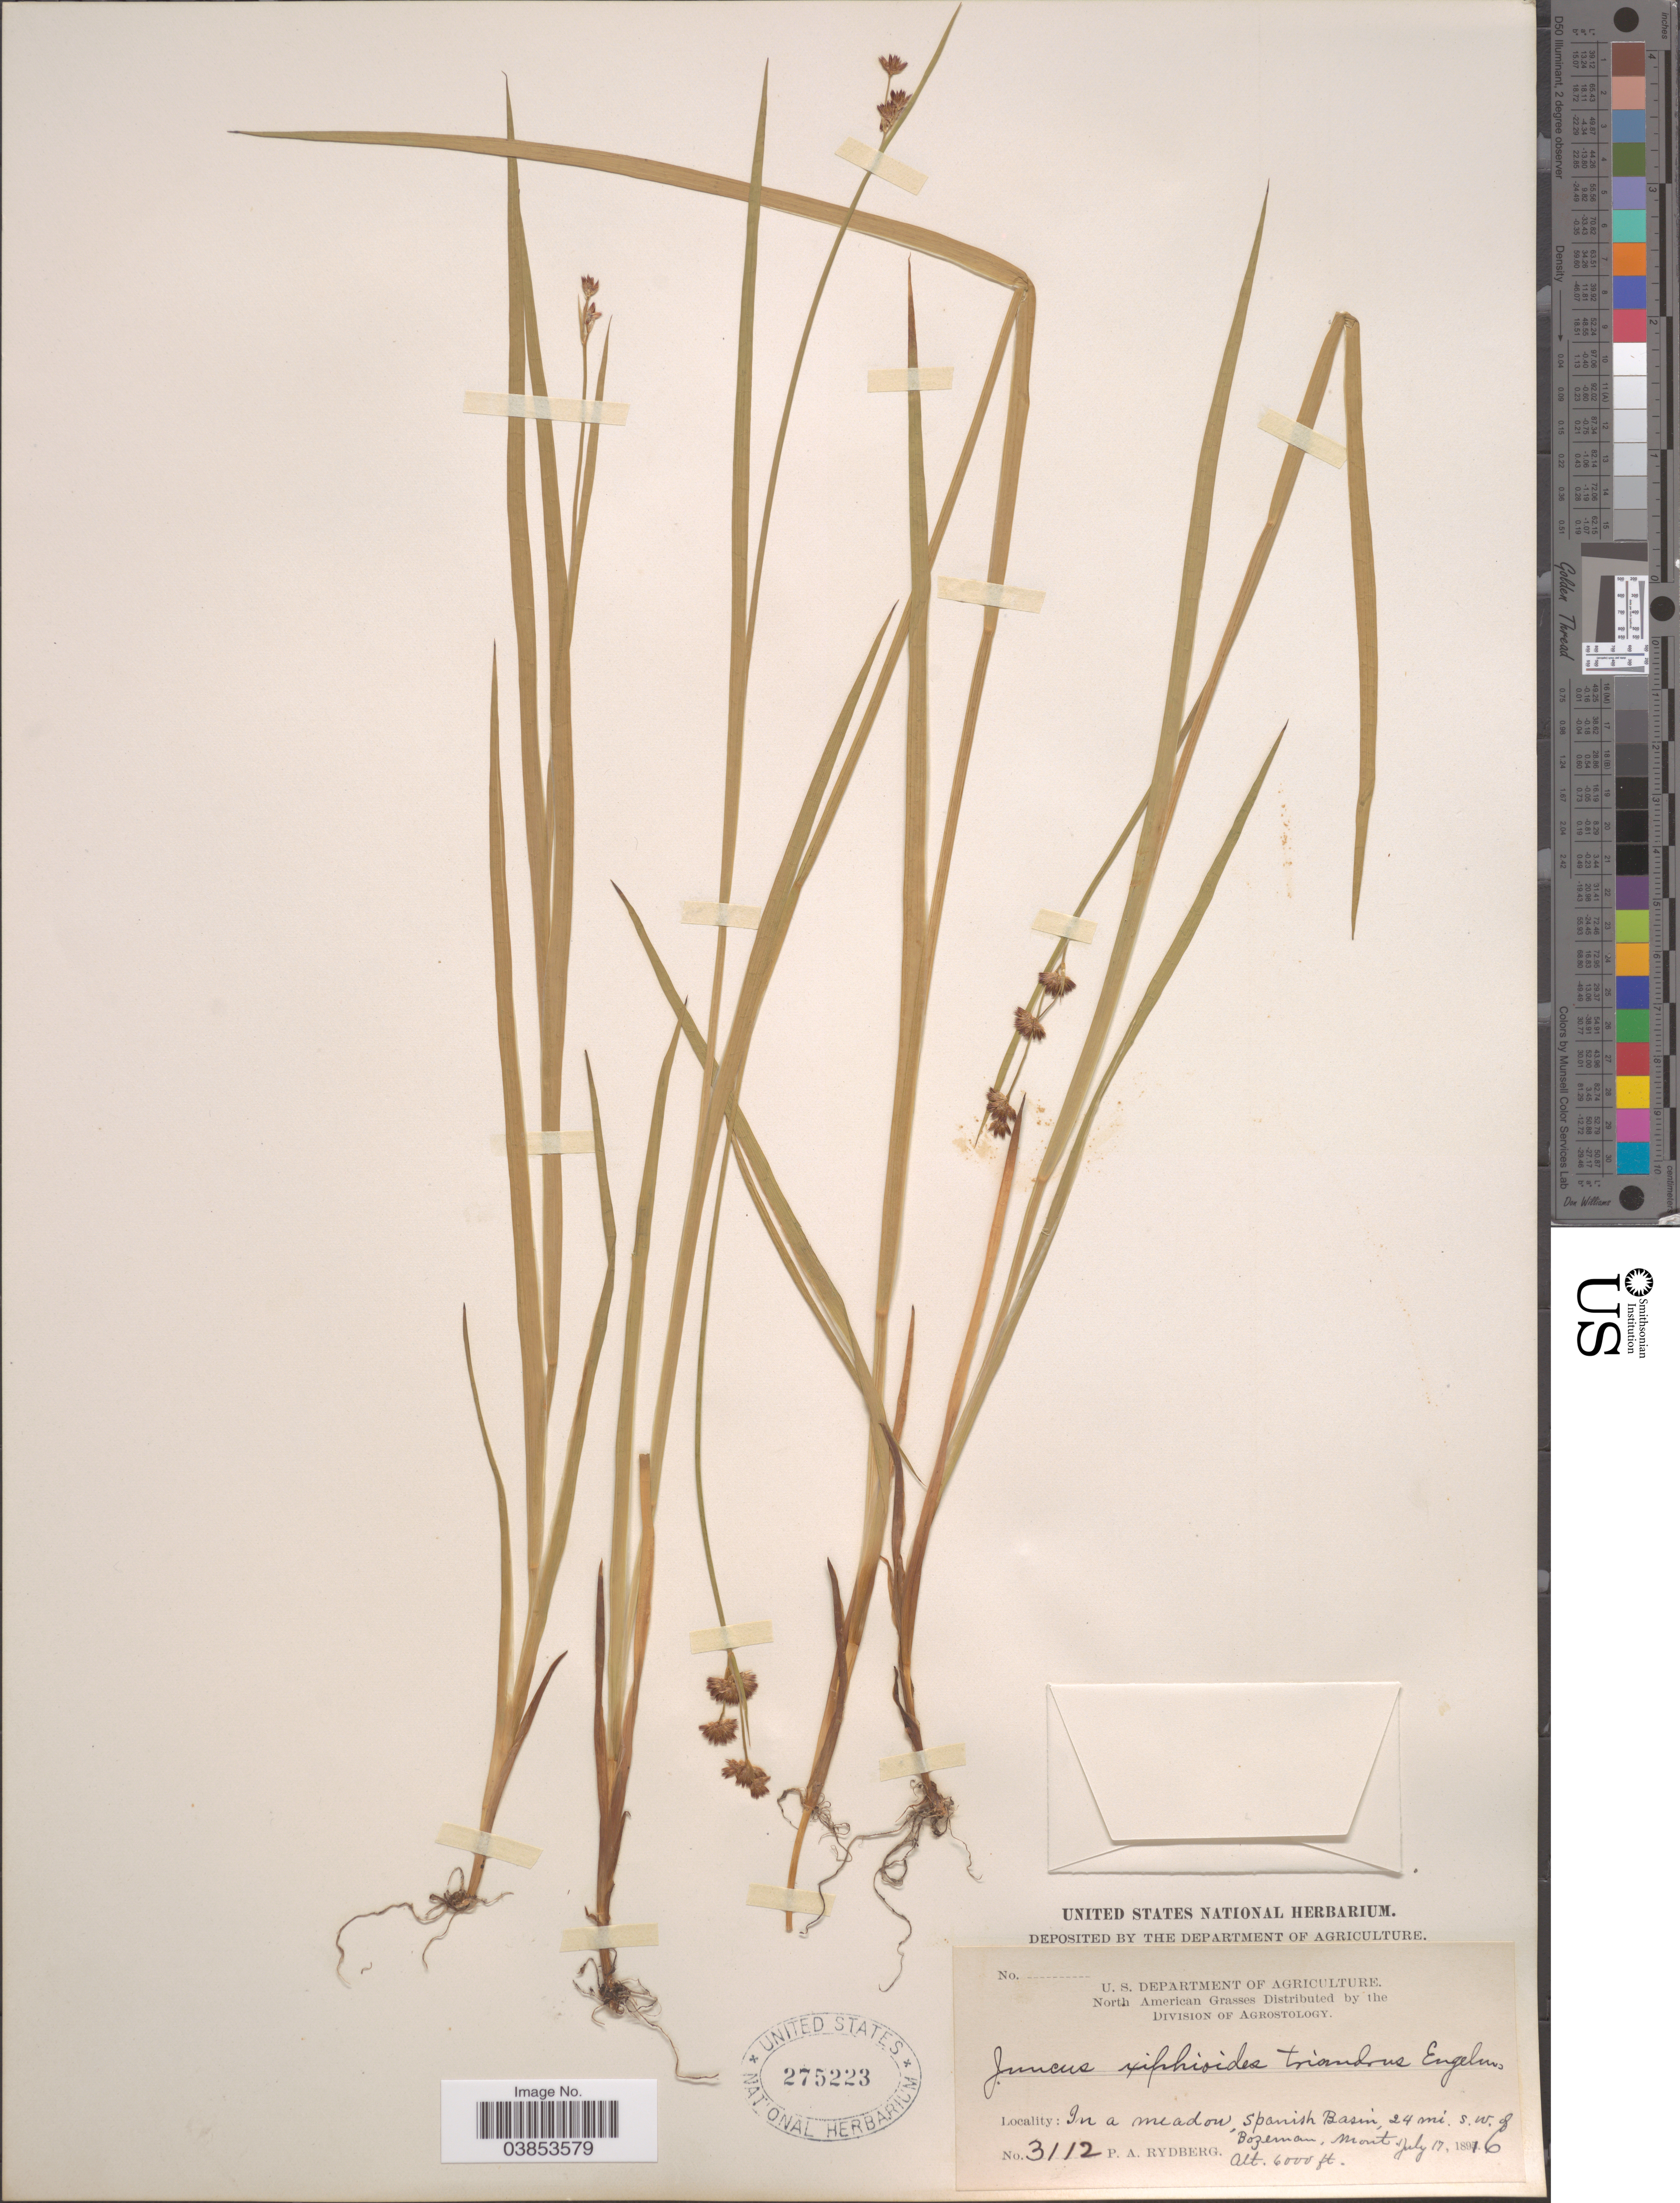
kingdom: Plantae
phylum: Tracheophyta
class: Liliopsida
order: Poales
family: Juncaceae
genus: Juncus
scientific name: Juncus ensifolius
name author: Wikstr.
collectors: P. A. Rydberg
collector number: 3112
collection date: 1896-07-17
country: United States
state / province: Montana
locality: Spanish Basin, 24 mi. S.W. of Bozeman.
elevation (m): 1829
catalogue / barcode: US 275223